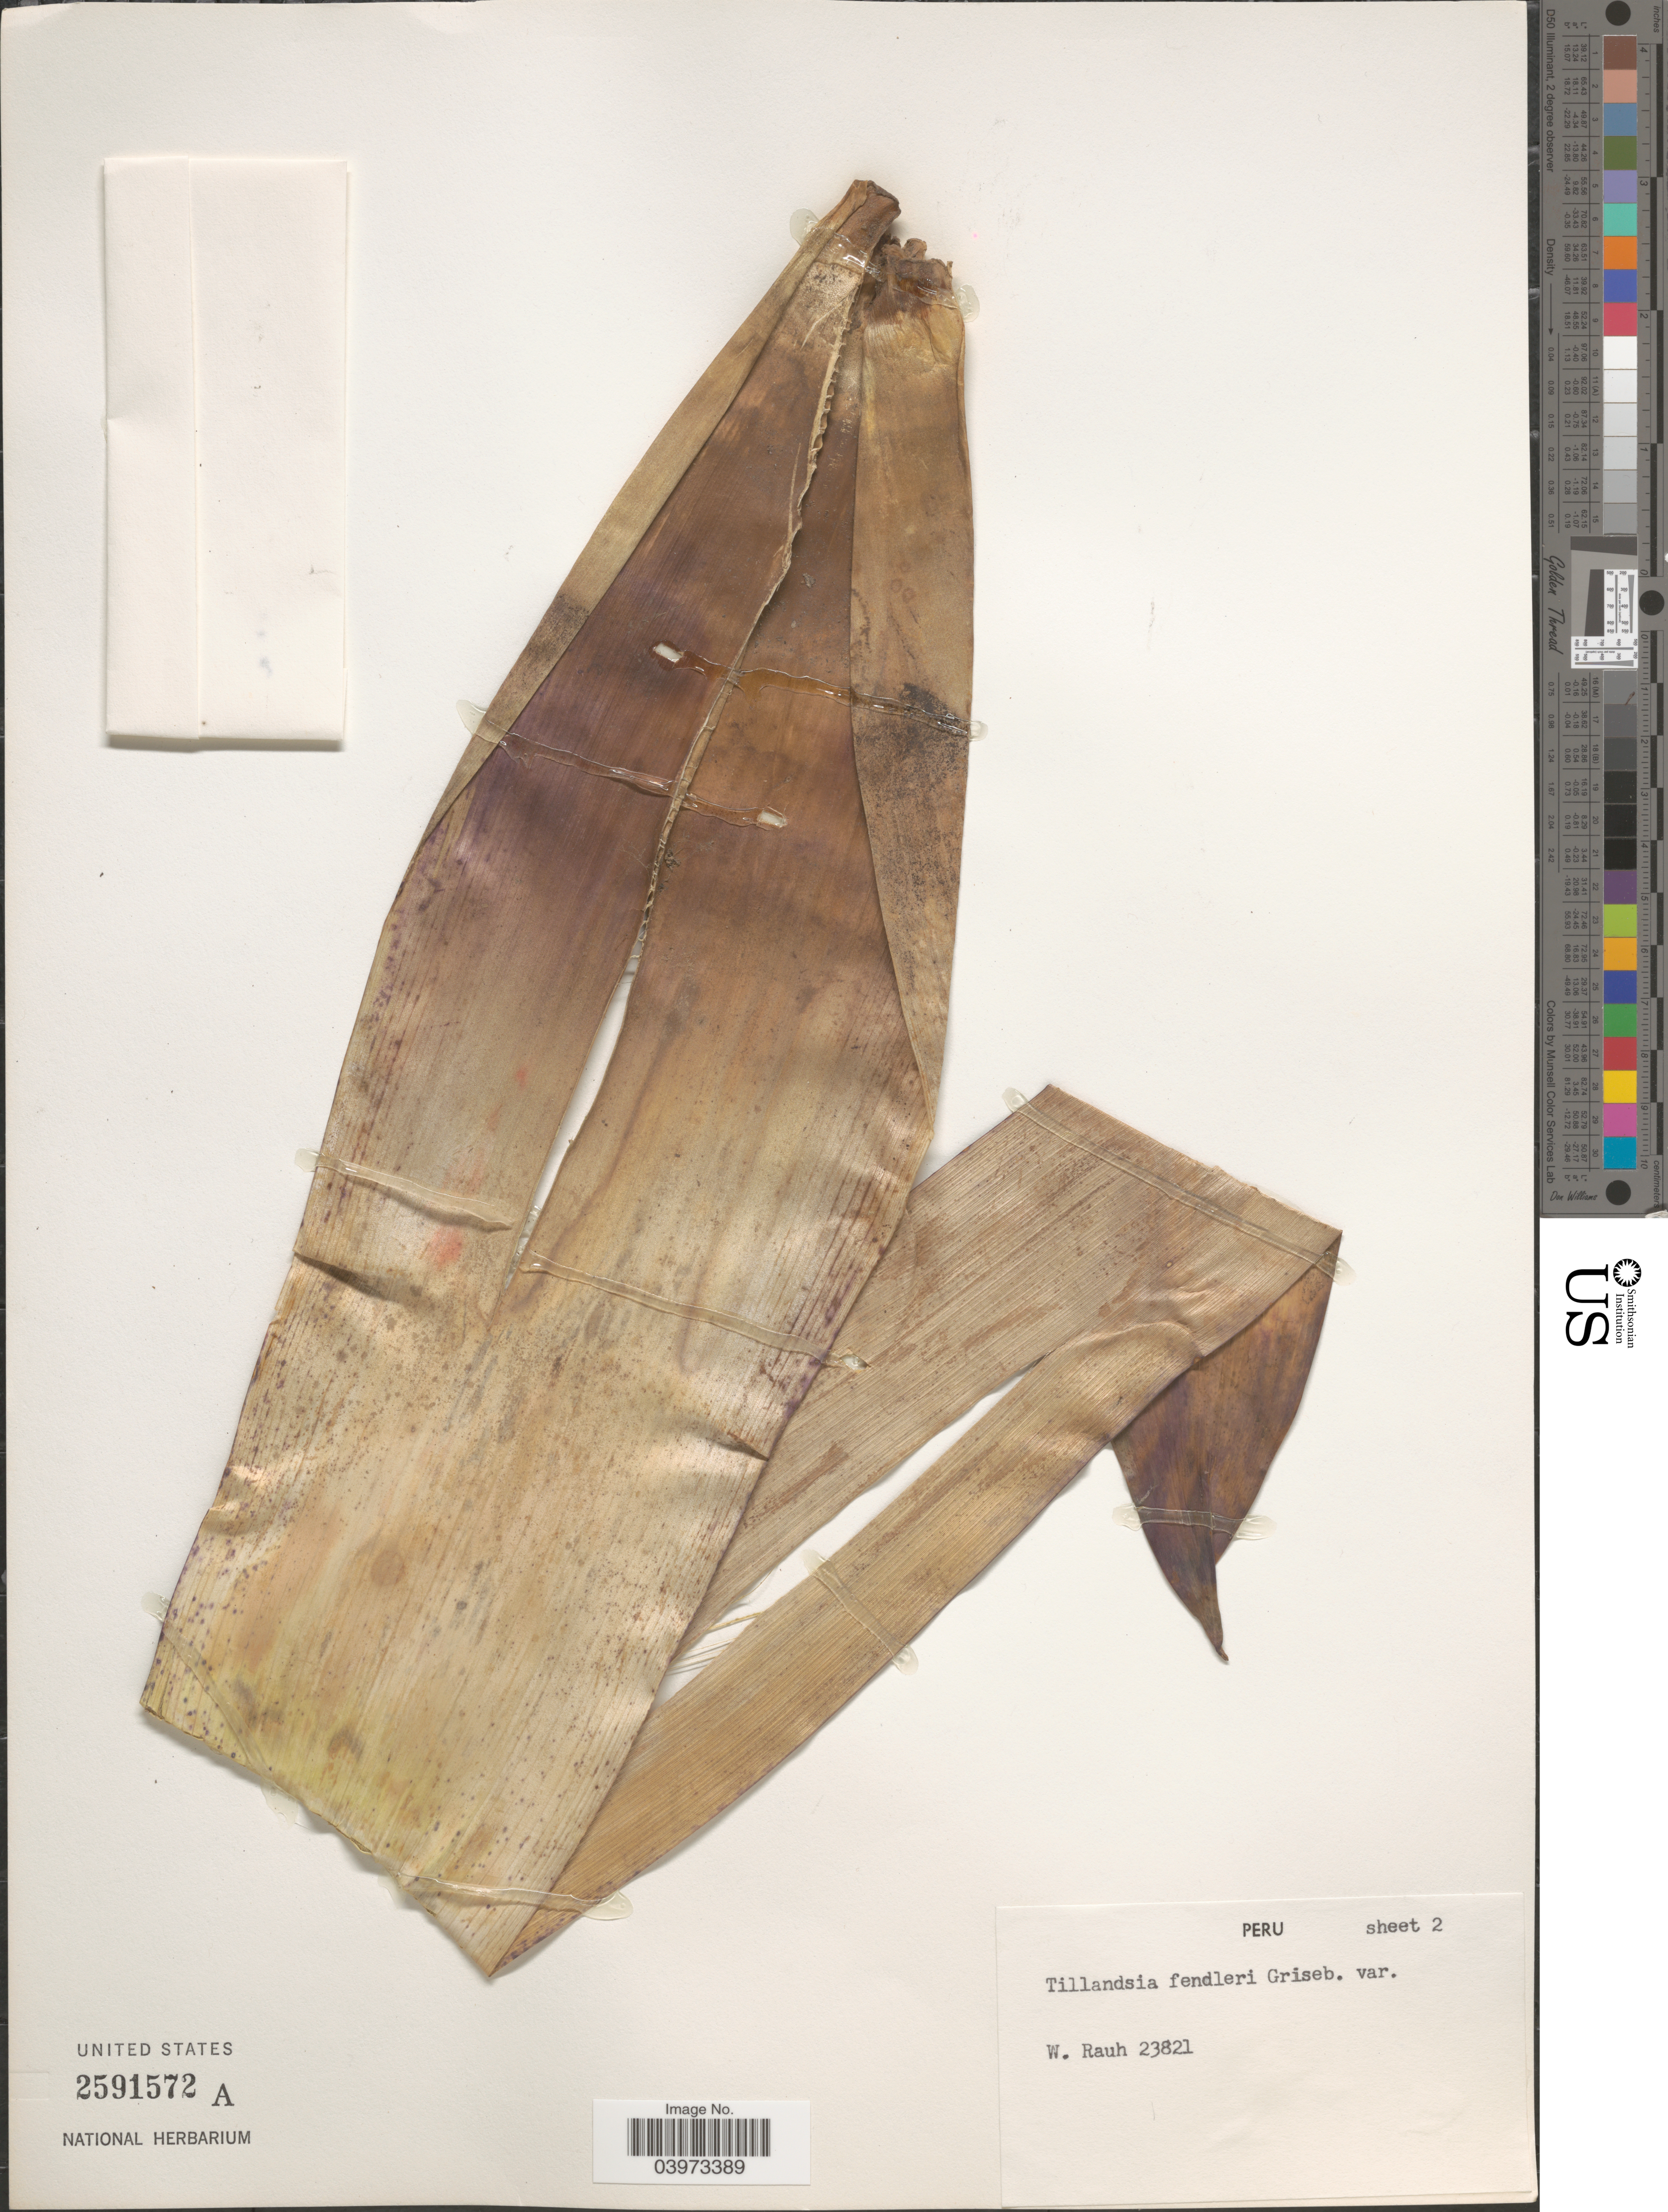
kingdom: Plantae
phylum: Tracheophyta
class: Liliopsida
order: Poales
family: Bromeliaceae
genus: Tillandsia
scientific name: Tillandsia fendleri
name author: Griseb.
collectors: W. Rauh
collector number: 23821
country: Peru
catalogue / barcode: US 2591572A